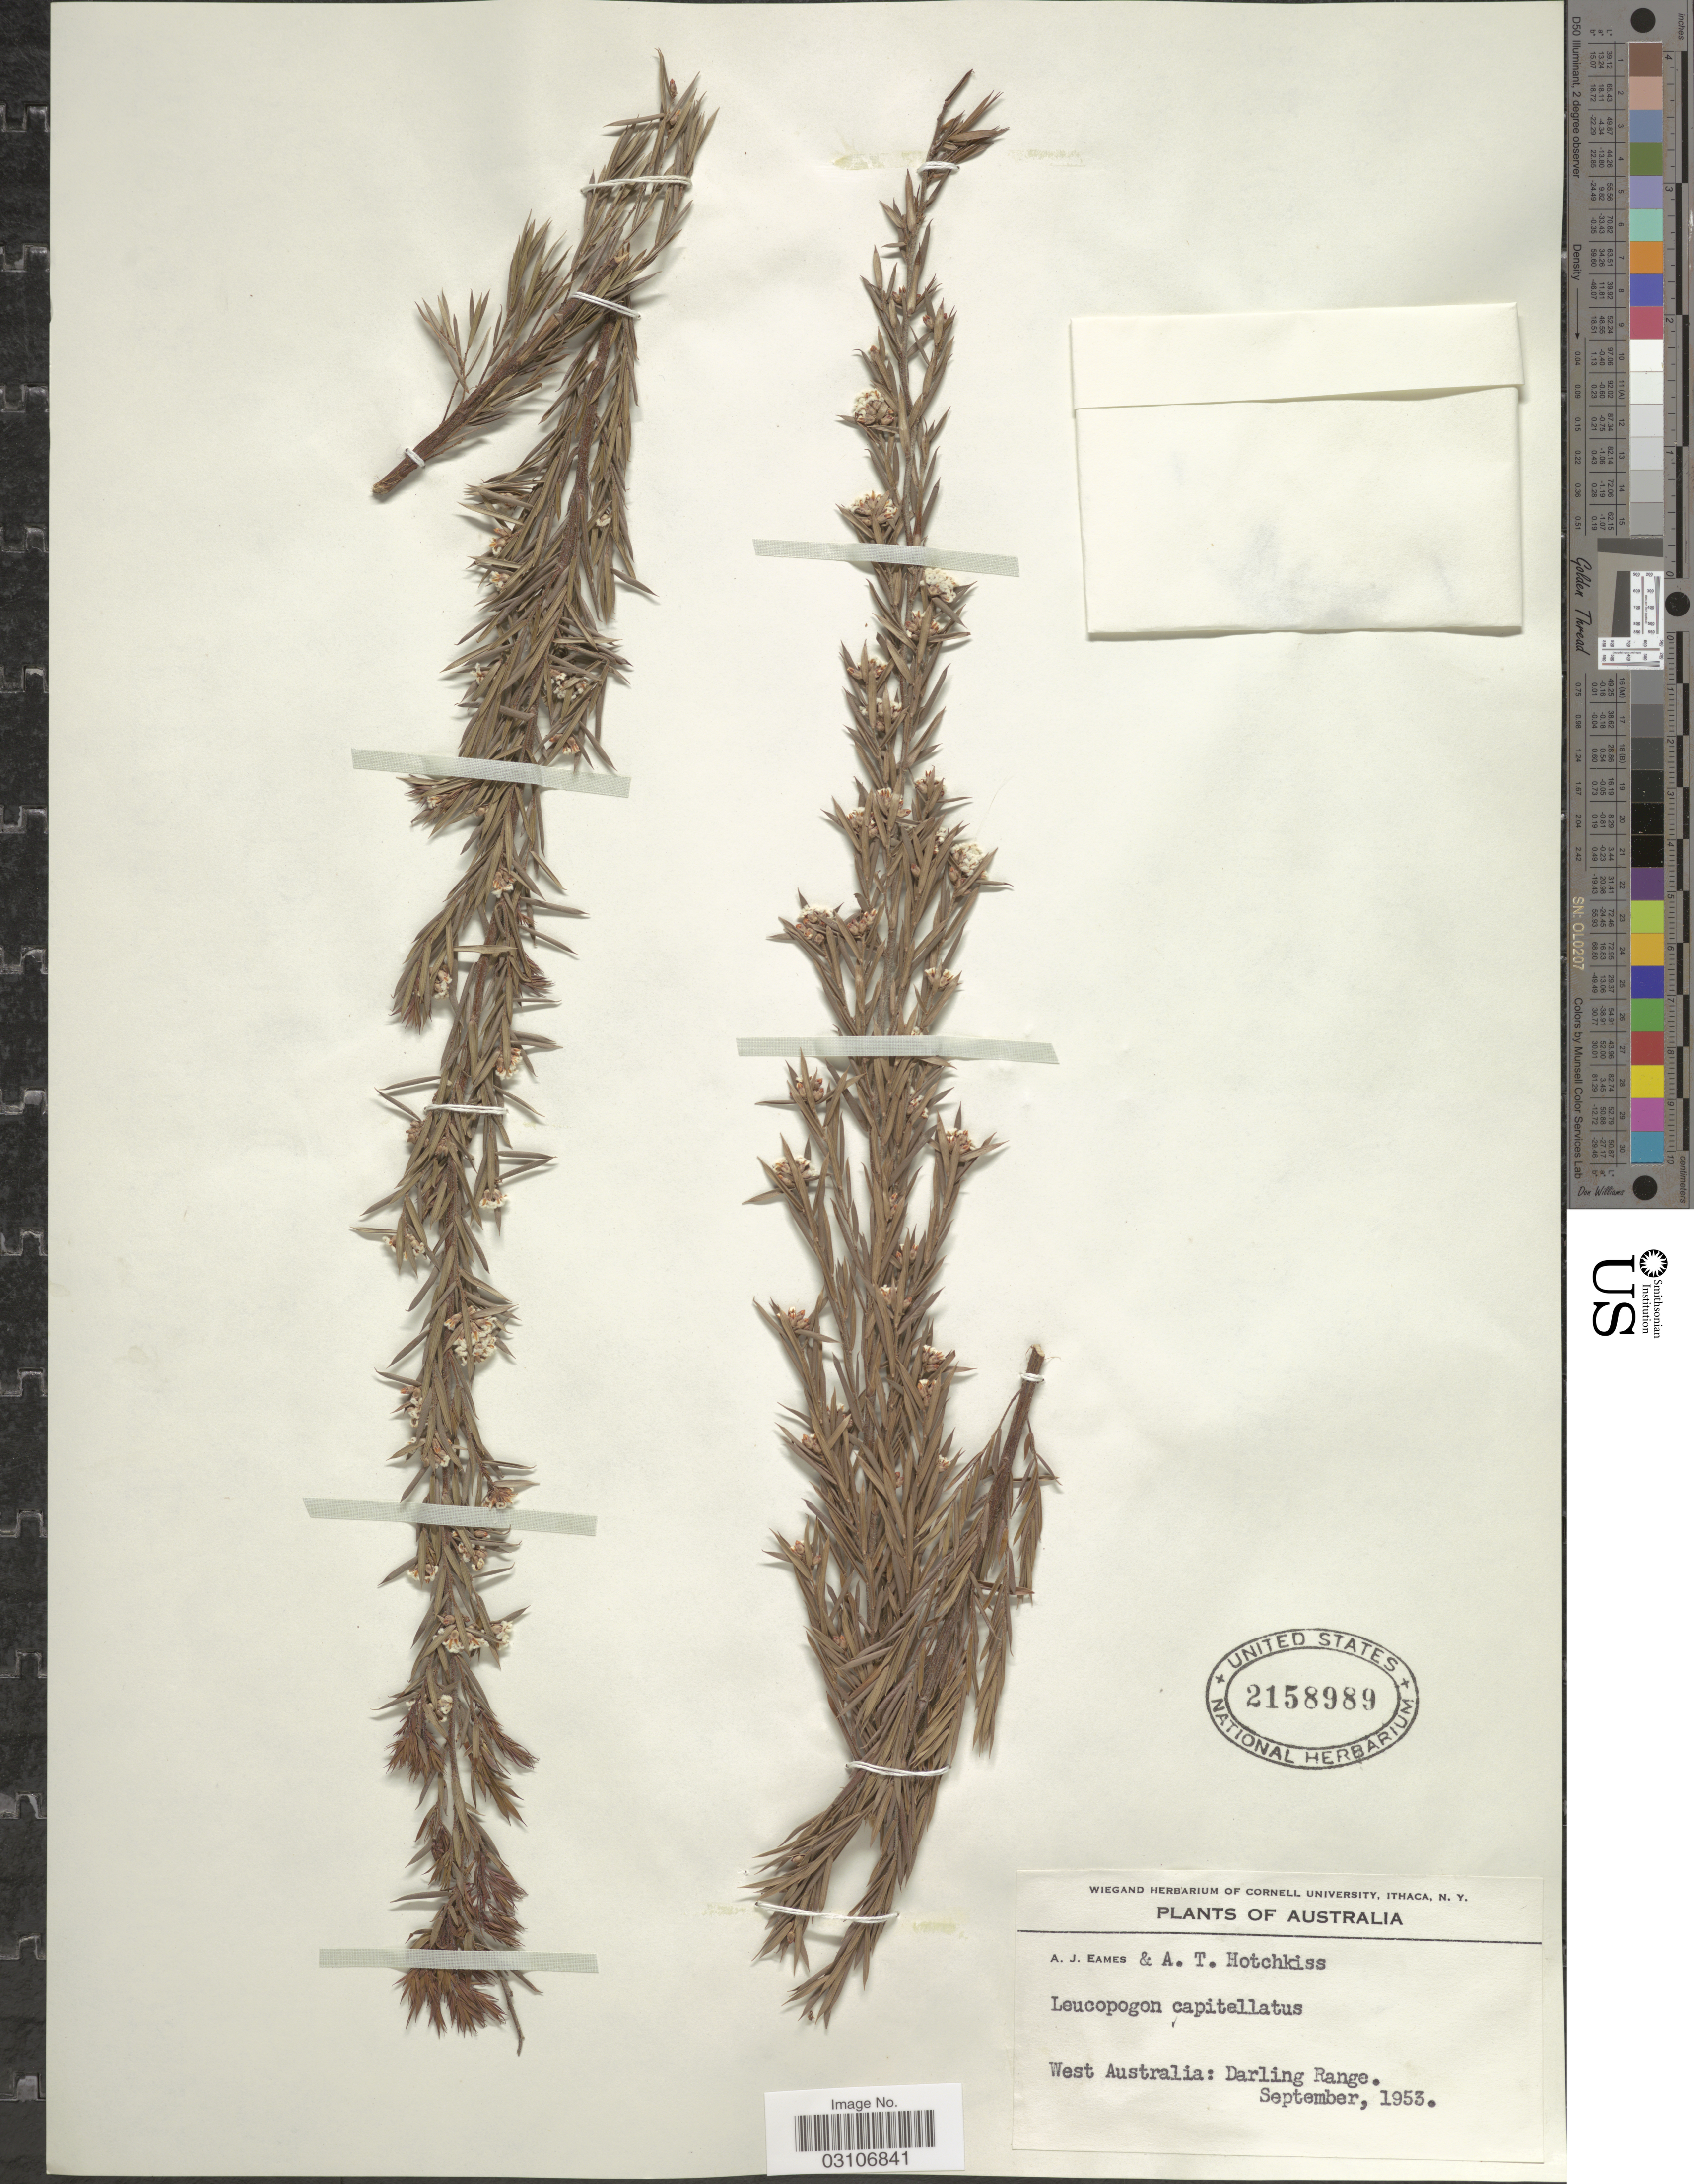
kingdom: Plantae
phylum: Tracheophyta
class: Magnoliopsida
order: Ericales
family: Ericaceae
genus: Leucopogon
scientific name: Leucopogon capitellatus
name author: DC.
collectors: A. J. Eames & A. Hotchkiss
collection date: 1953-09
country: Australia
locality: West Australia: Darling Range.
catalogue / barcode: US 2158989